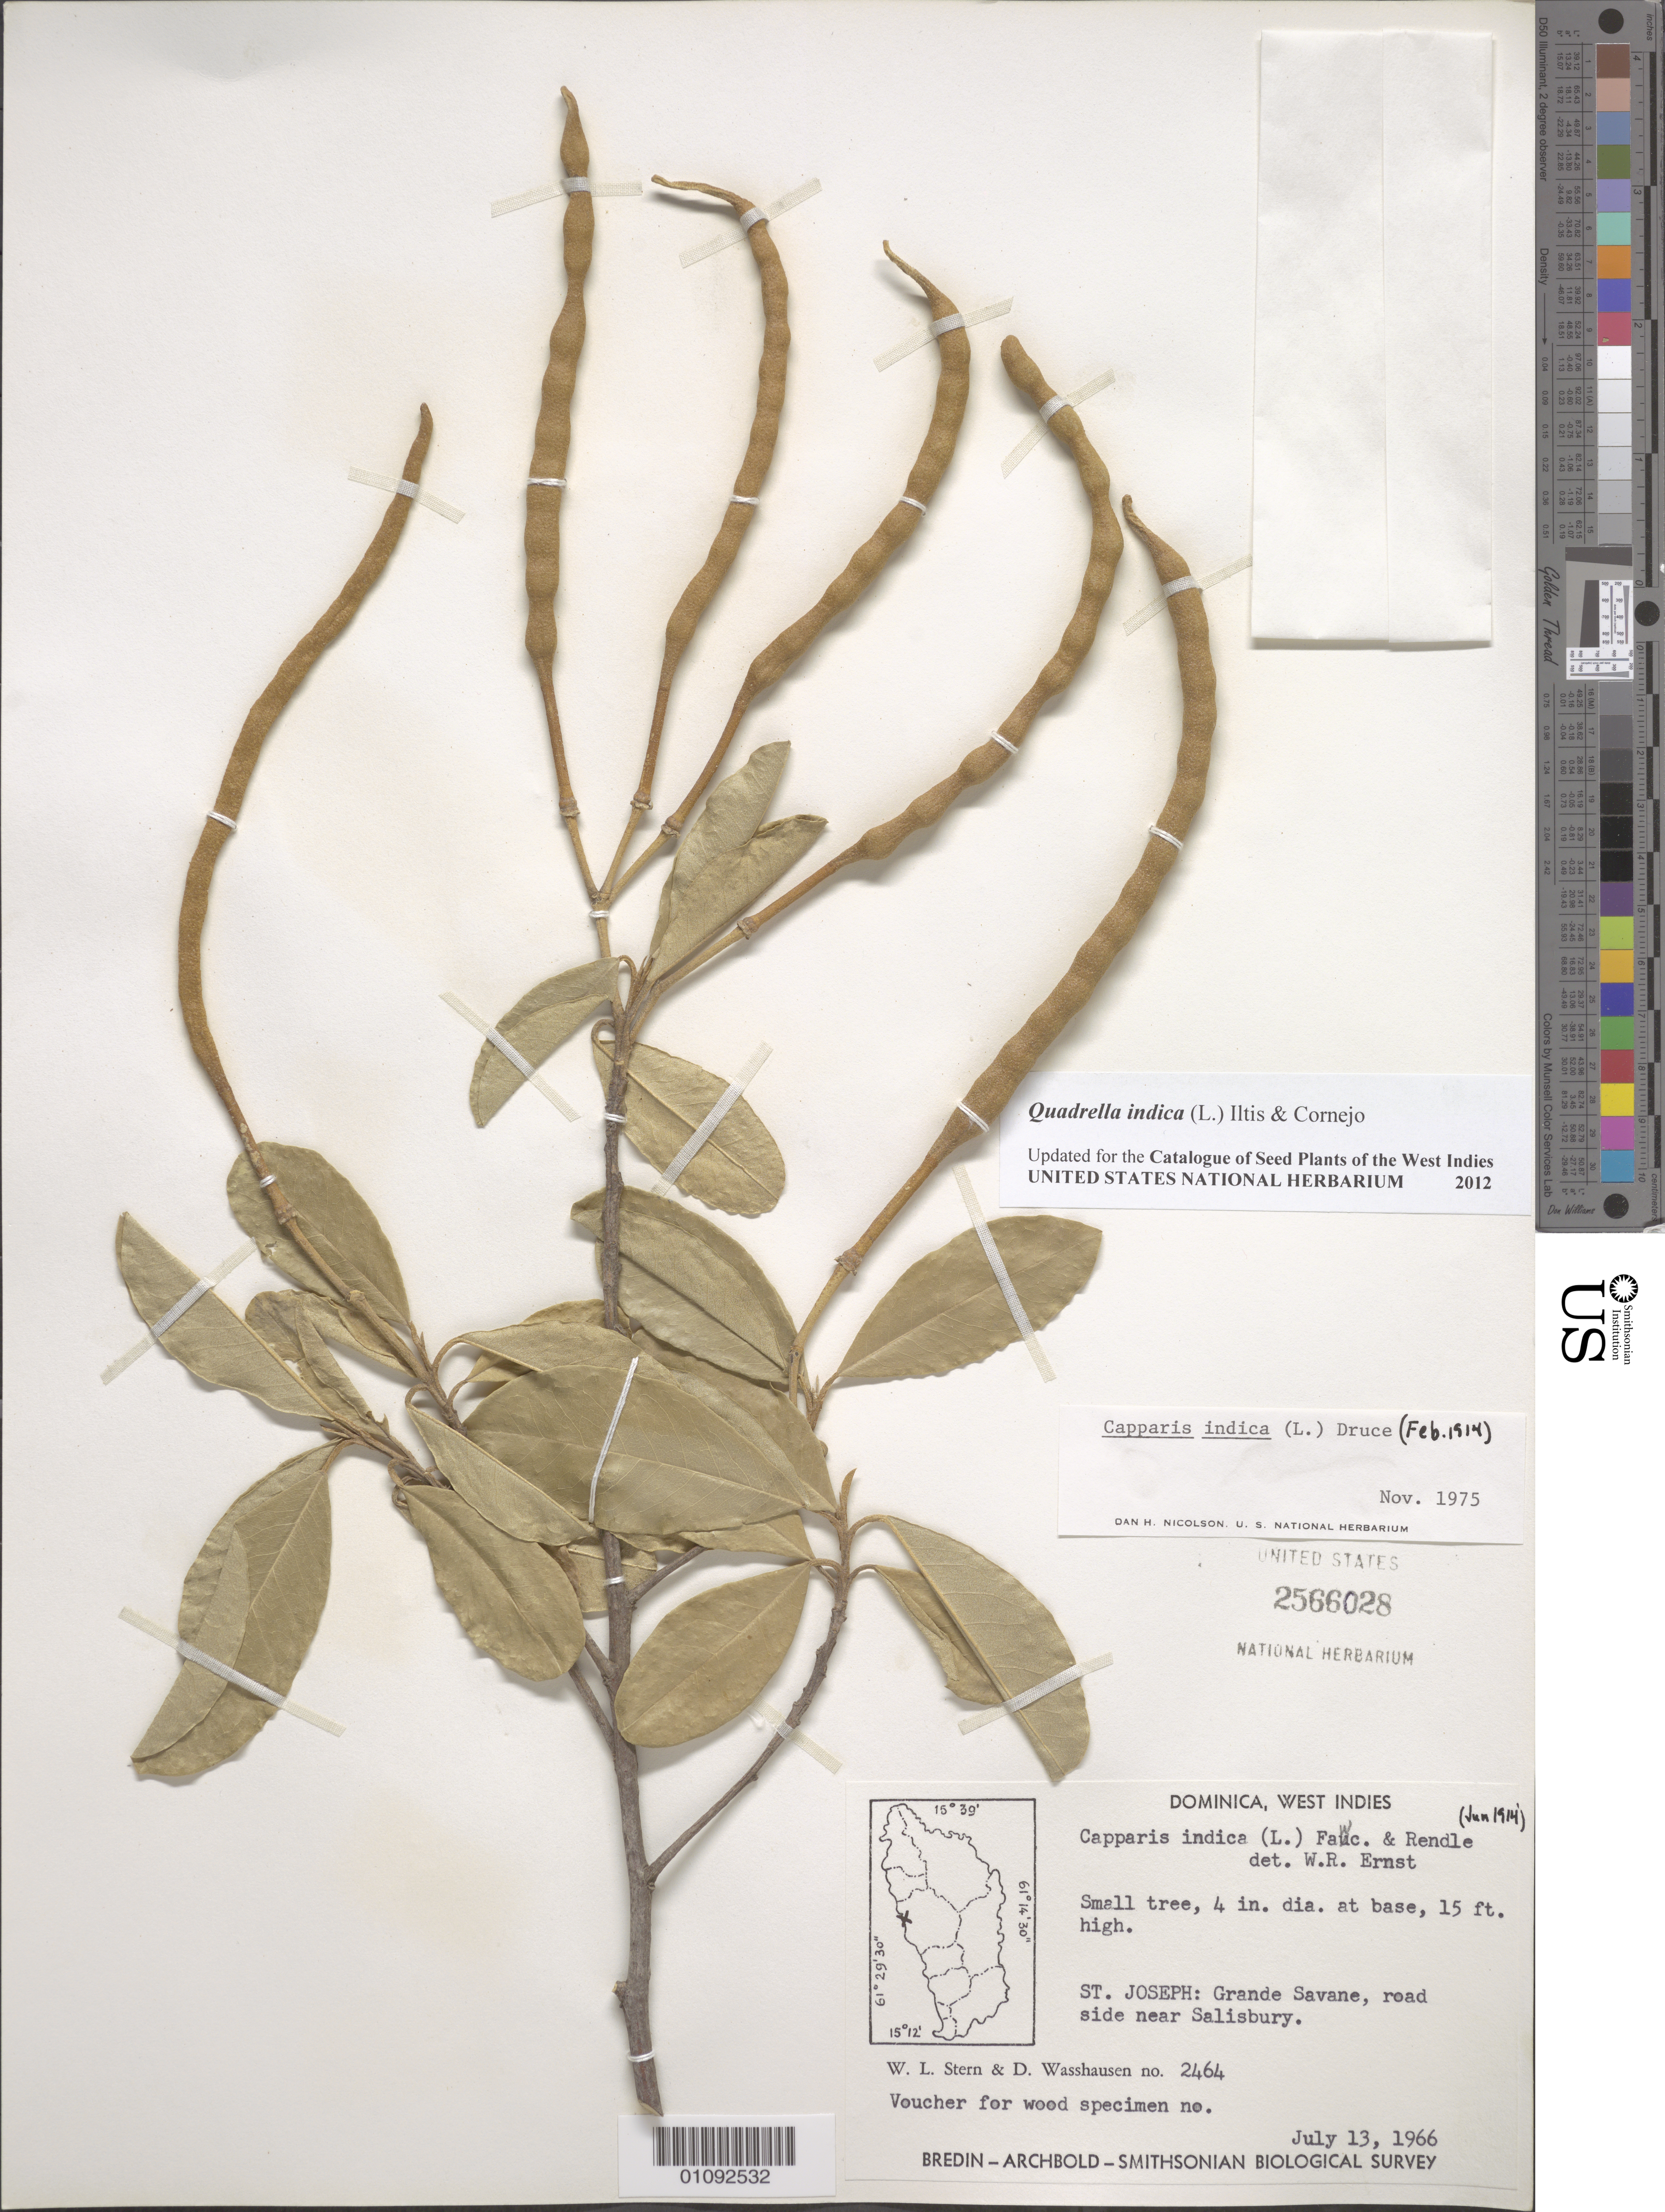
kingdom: Plantae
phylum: Tracheophyta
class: Magnoliopsida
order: Brassicales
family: Capparaceae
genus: Quadrella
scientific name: Quadrella indica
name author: (L.) Iltis & Cornejo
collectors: W. L. Stern & D. C. Wasshausen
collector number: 2464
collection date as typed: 13 Jul 1966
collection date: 1966-07-13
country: Dominica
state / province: St. Joseph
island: Dominica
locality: Grande Savane, road side near Salisbury.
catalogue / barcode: US 2566028